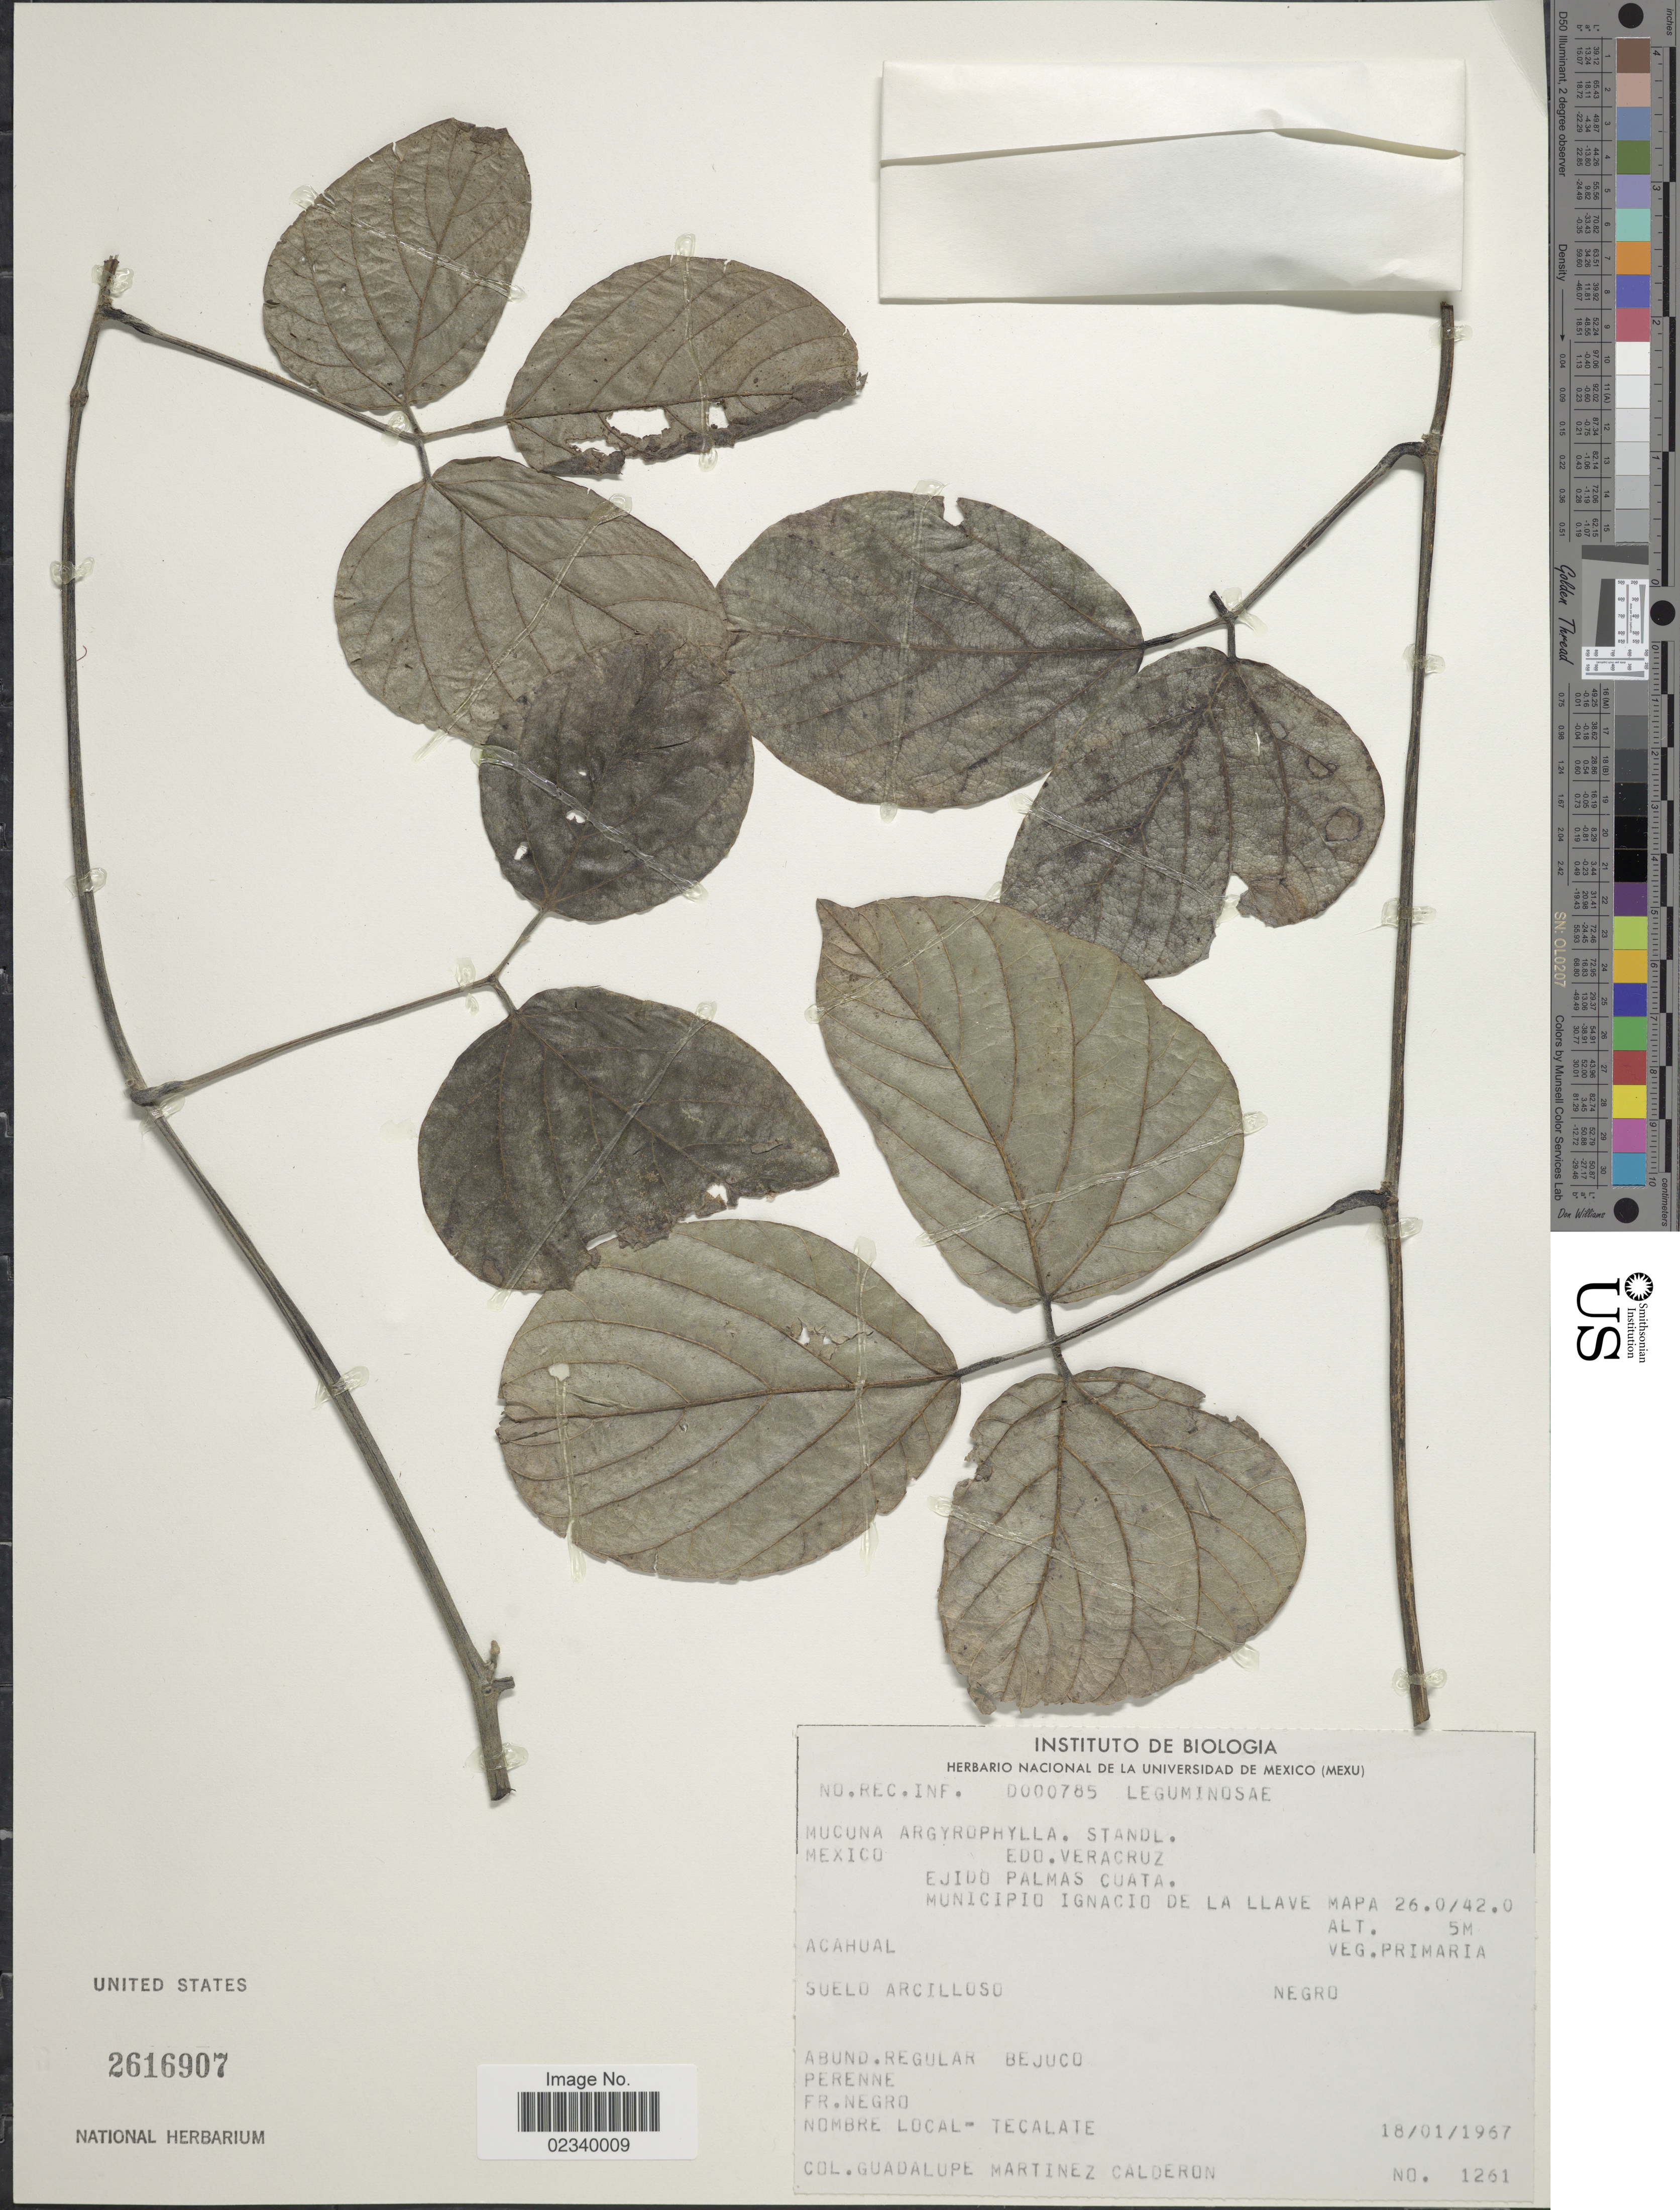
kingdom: Plantae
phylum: Tracheophyta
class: Magnoliopsida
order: Fabales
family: Fabaceae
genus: Mucuna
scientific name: Mucuna argyrophylla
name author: Standl.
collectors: G. Martínez Calderón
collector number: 1261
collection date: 1967-01-18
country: Mexico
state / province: Veracruz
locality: Edo Veracruz, Ejido Palmas Cuata, Municipio Ignacio De La Llave Mapa 26.0/42.0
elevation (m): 5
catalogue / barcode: US 2616907